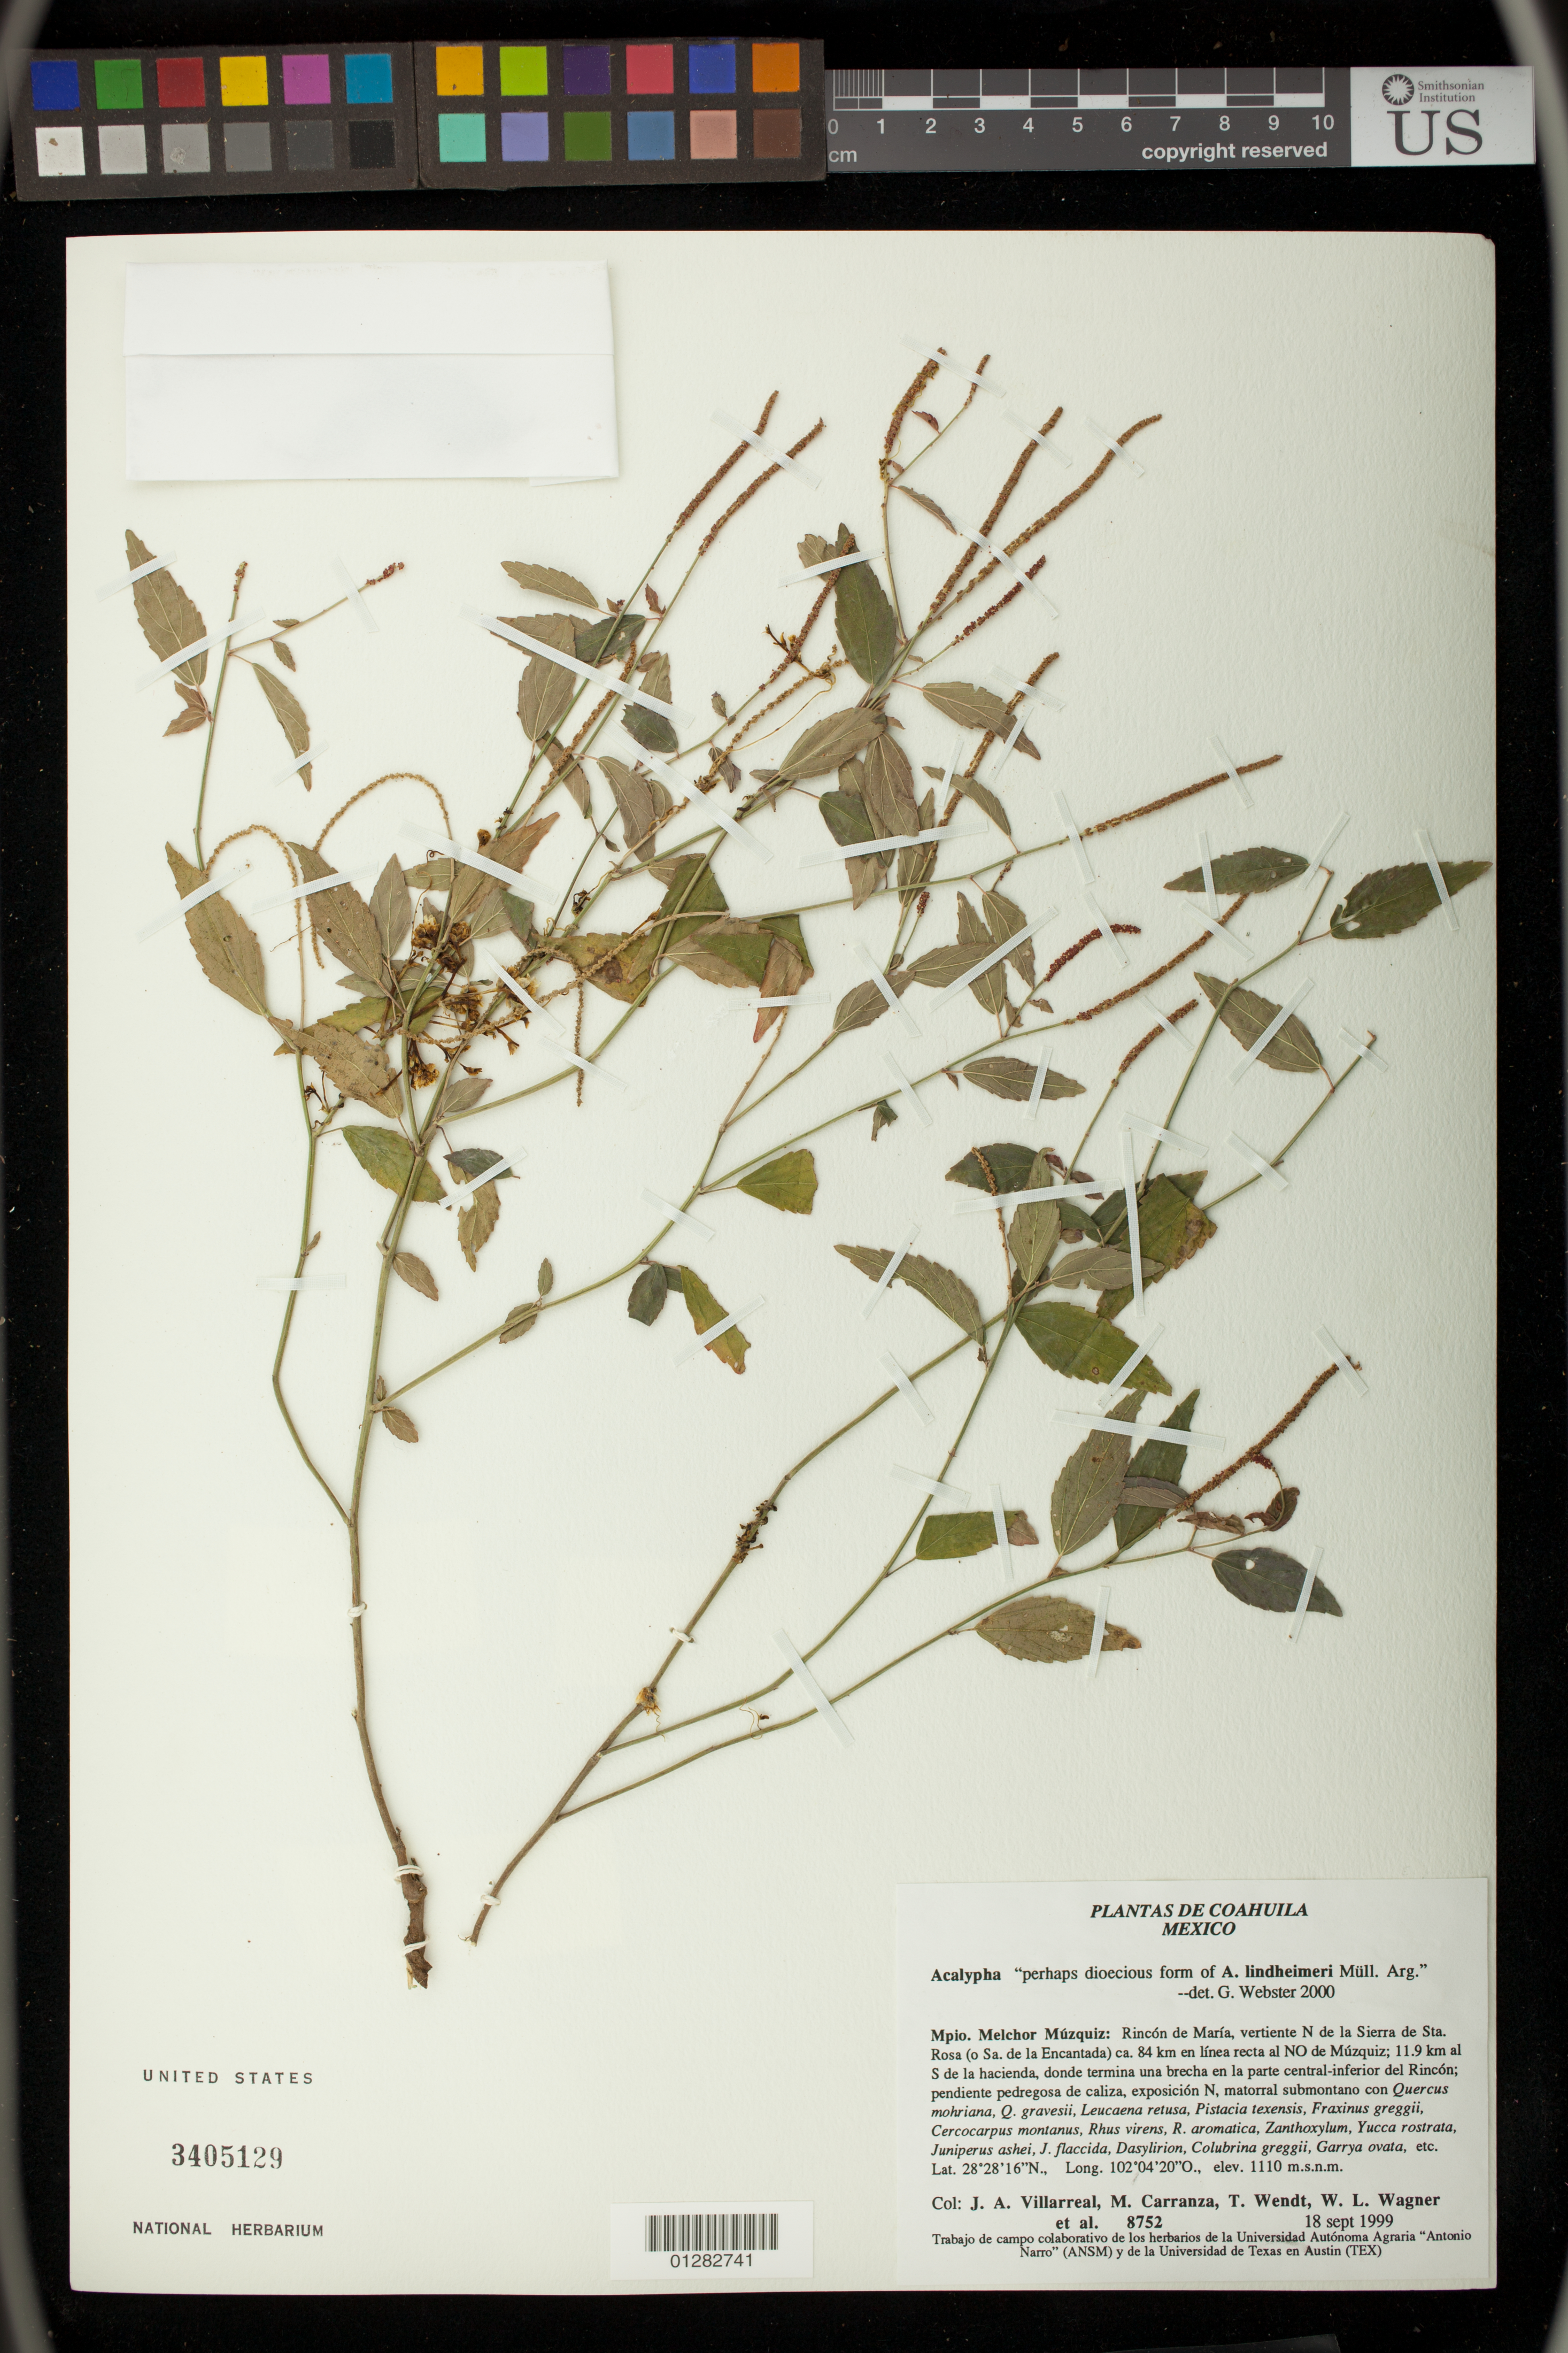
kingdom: Plantae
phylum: Tracheophyta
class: Magnoliopsida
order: Malpighiales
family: Euphorbiaceae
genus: Acalypha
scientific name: Acalypha sp.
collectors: J. Villarreal, M. Carranza, T. L. Wendt & W. L. Wagner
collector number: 8752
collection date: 1999-09-18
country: Mexico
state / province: Coahuila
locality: Mpio. Melchor Muzquiz: Rincon de Maria, vertiente N de la de Sta.Rosa (o Sa. de la Encantada)ca. 84 km en linea recta al NO de Muzquiz; 11.9 km al S de la hacienda, donde termina una abrecha en la parte central-inferior del Rincon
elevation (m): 335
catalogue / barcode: US 3405129